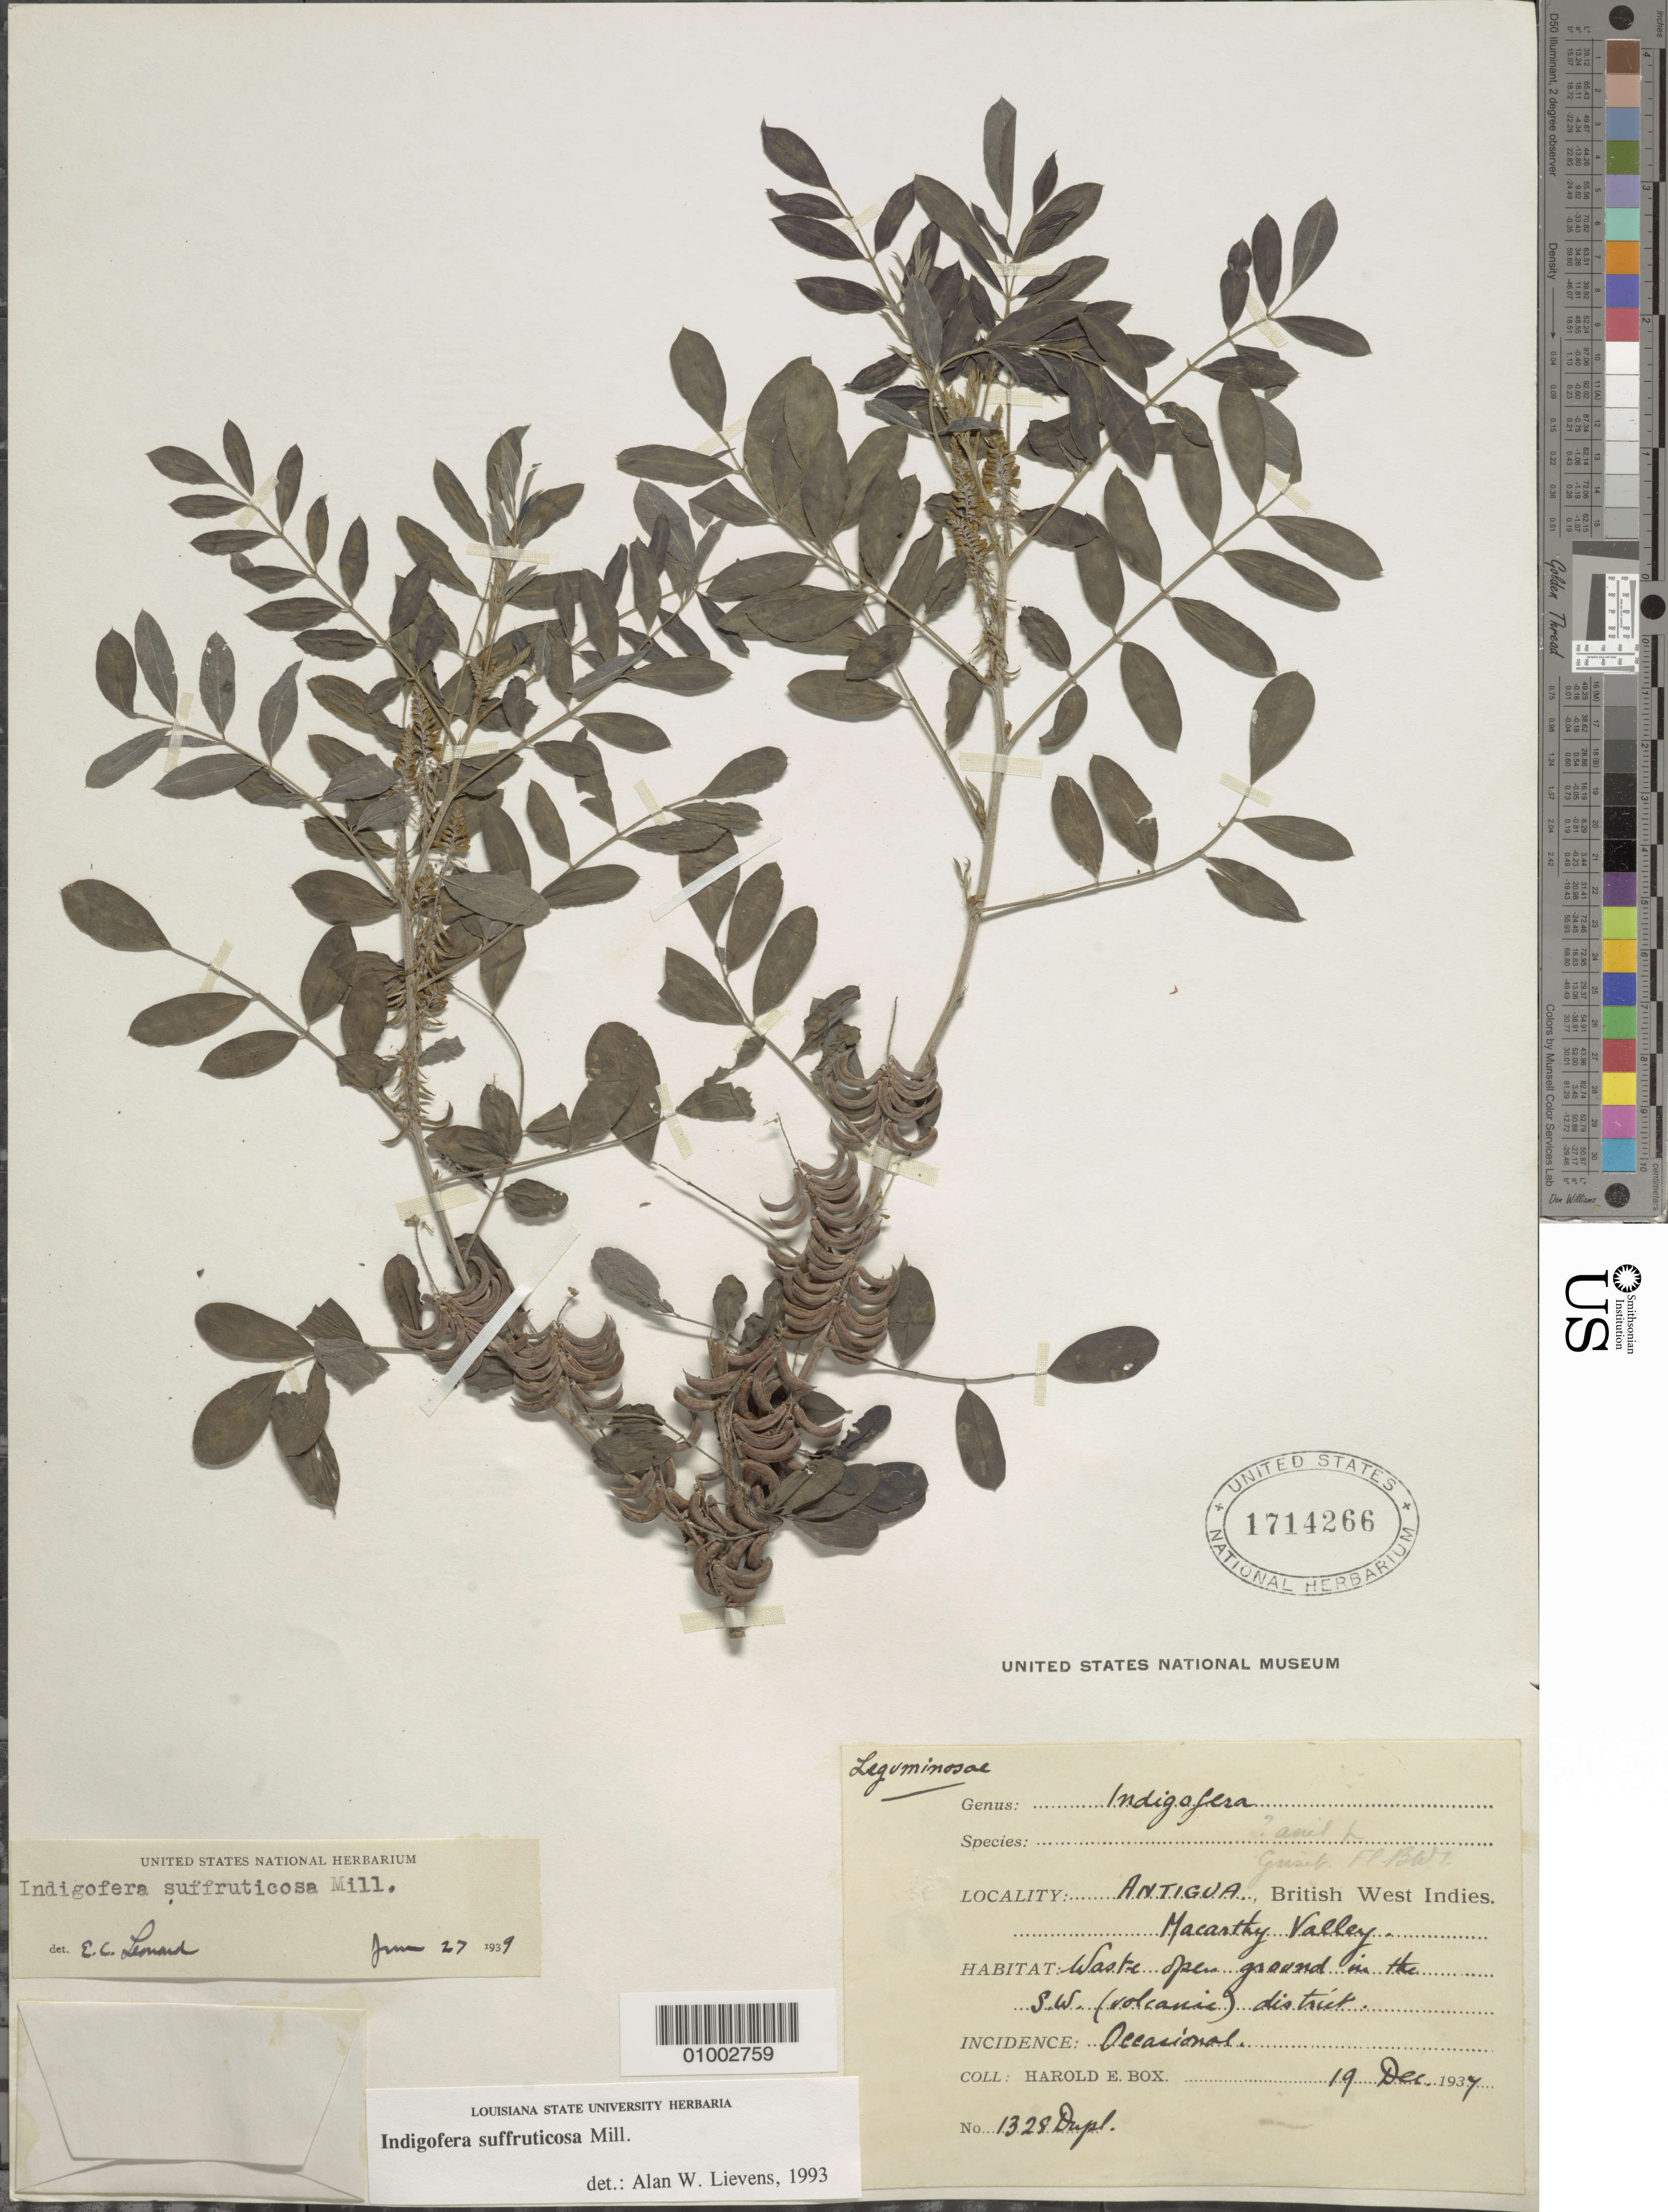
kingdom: Plantae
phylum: Tracheophyta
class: Magnoliopsida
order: Fabales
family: Fabaceae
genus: Indigofera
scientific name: Indigofera suffruticosa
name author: Mill.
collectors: H. E. Box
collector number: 1328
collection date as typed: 19 Dec 1937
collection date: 1937-12-19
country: Antigua and Barbuda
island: Antigua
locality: Macarthy Valley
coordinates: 0 N, 0 E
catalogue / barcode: US 1714266